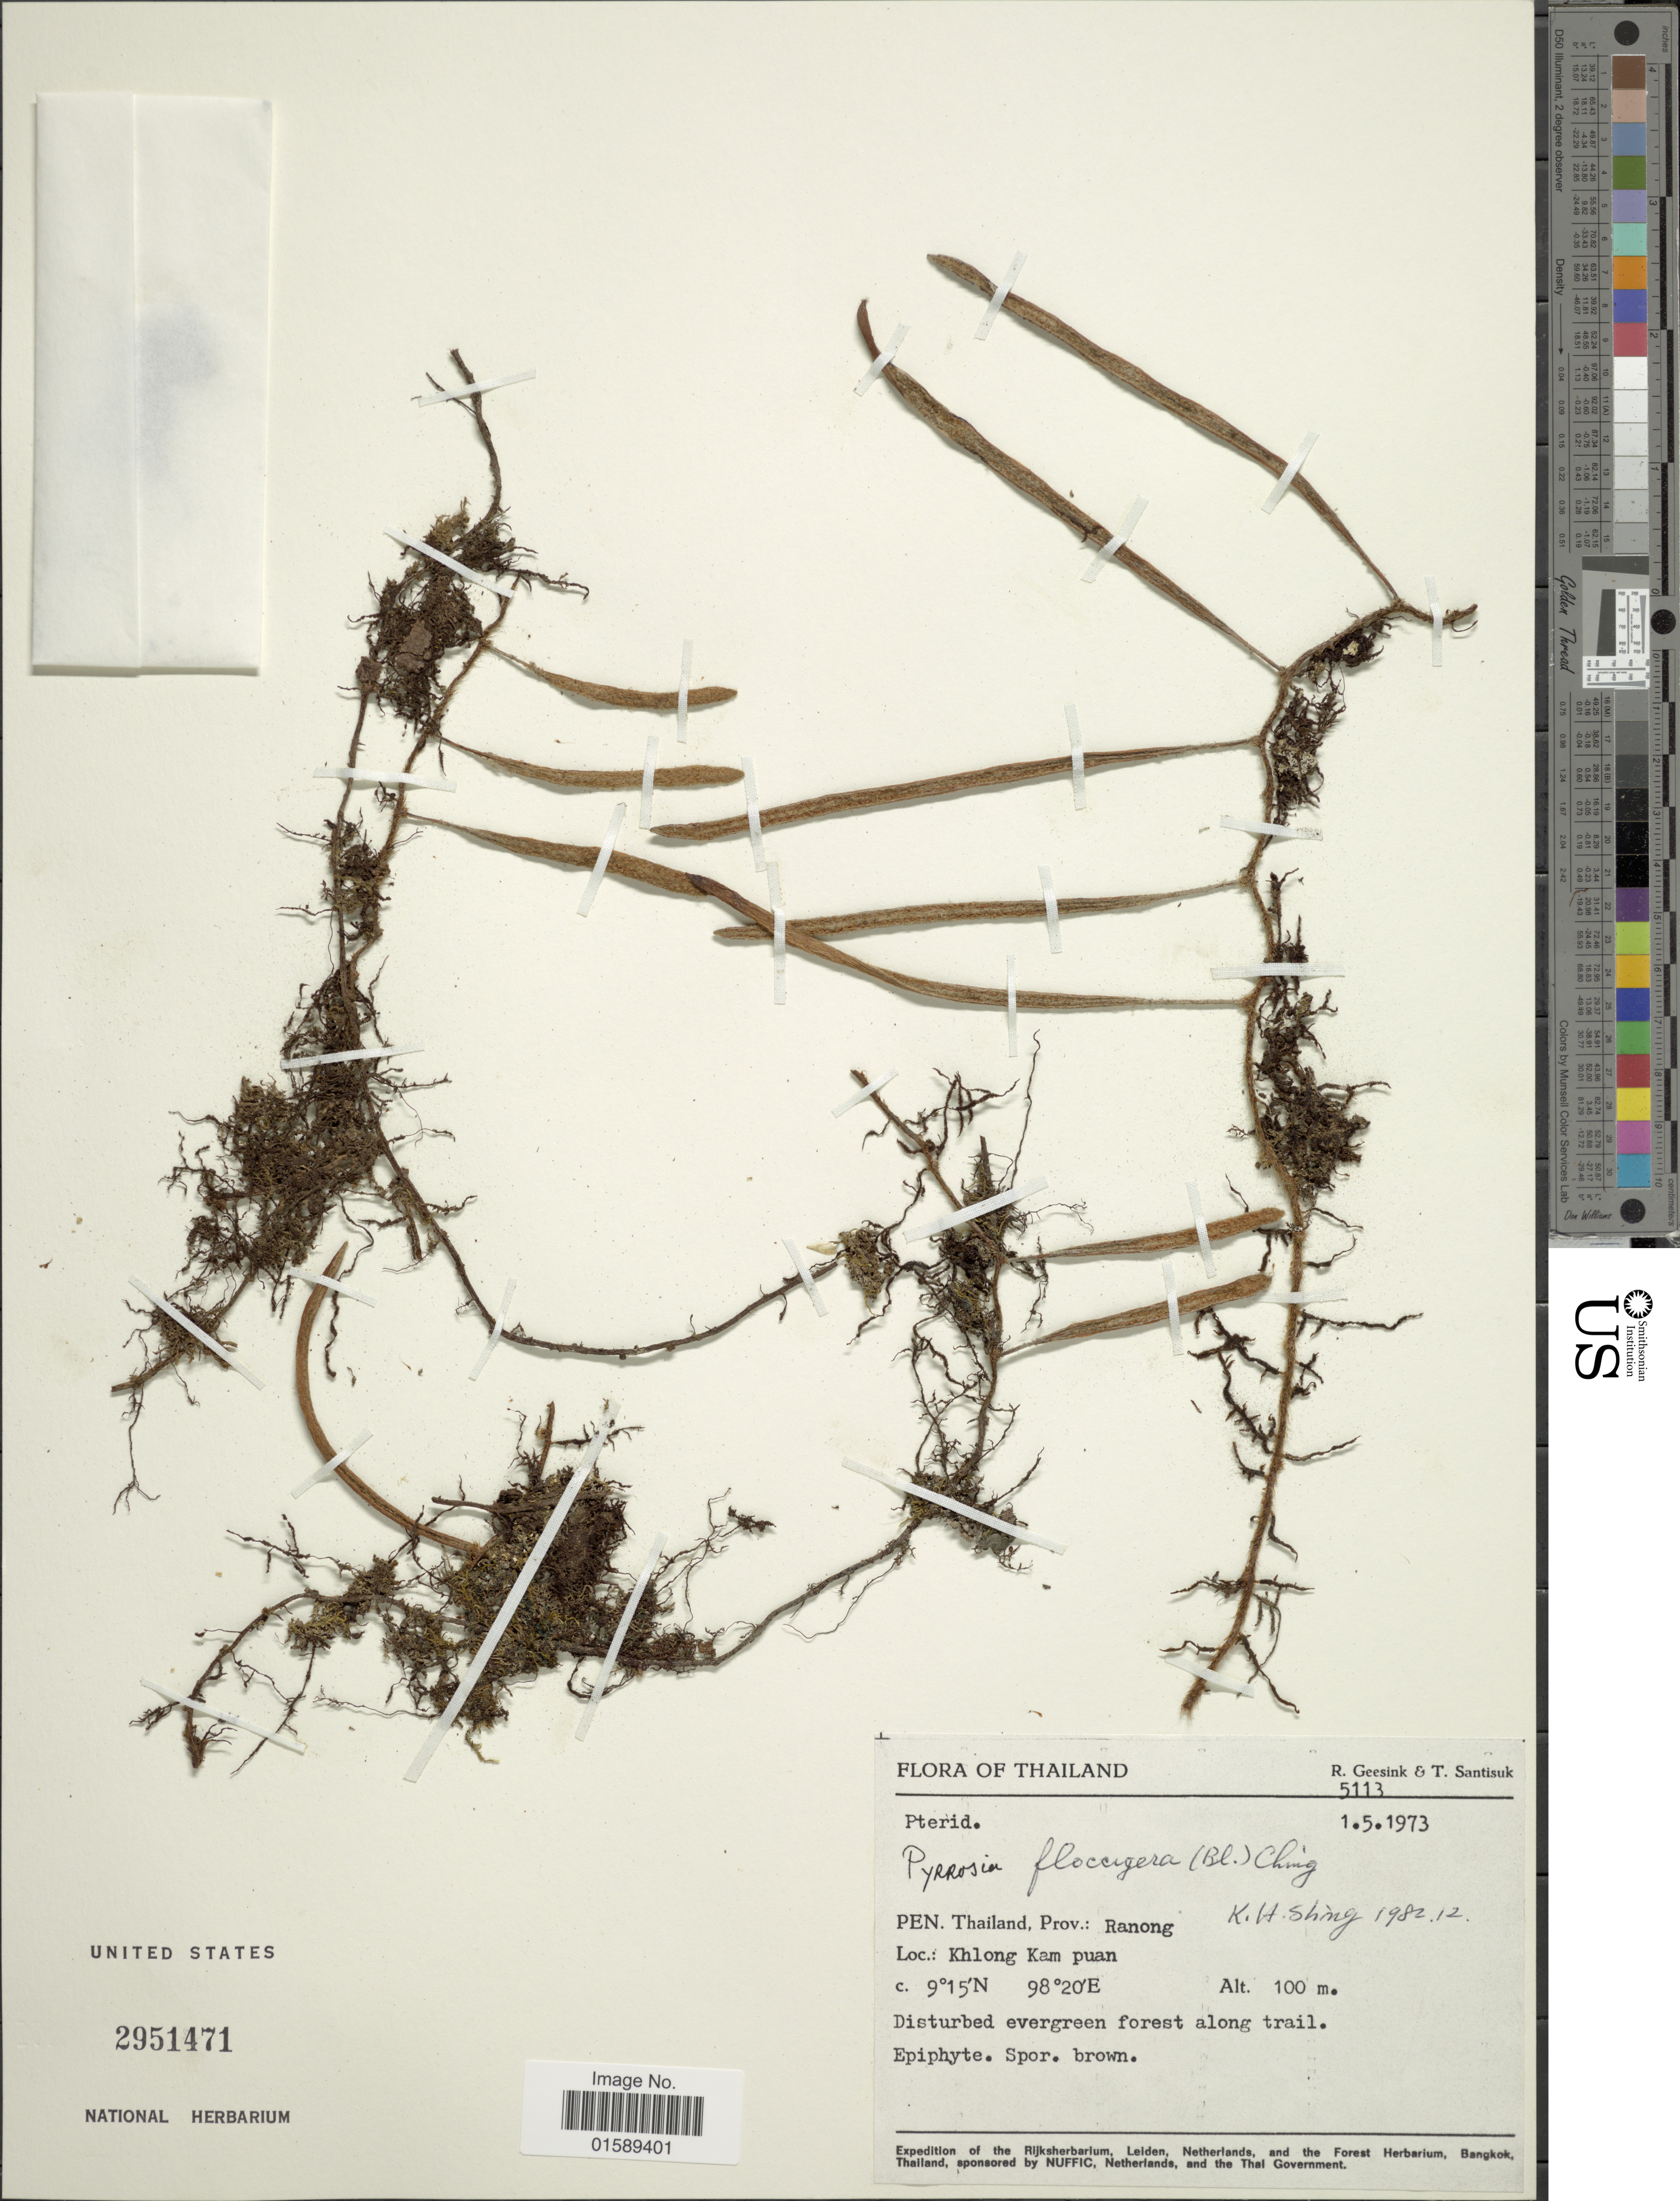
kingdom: Plantae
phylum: Tracheophyta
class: Polypodiopsida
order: Polypodiales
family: Polypodiaceae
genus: Pyrrosia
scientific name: Pyrrosia sp.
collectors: R. Geesink & T. Santisuk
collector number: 5113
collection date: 1973-05-01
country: Thailand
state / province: Ranong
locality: Thailand. Pen. Thailand. Prov.:Ranong, Khlong Kam puan.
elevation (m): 100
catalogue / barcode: US 2951471